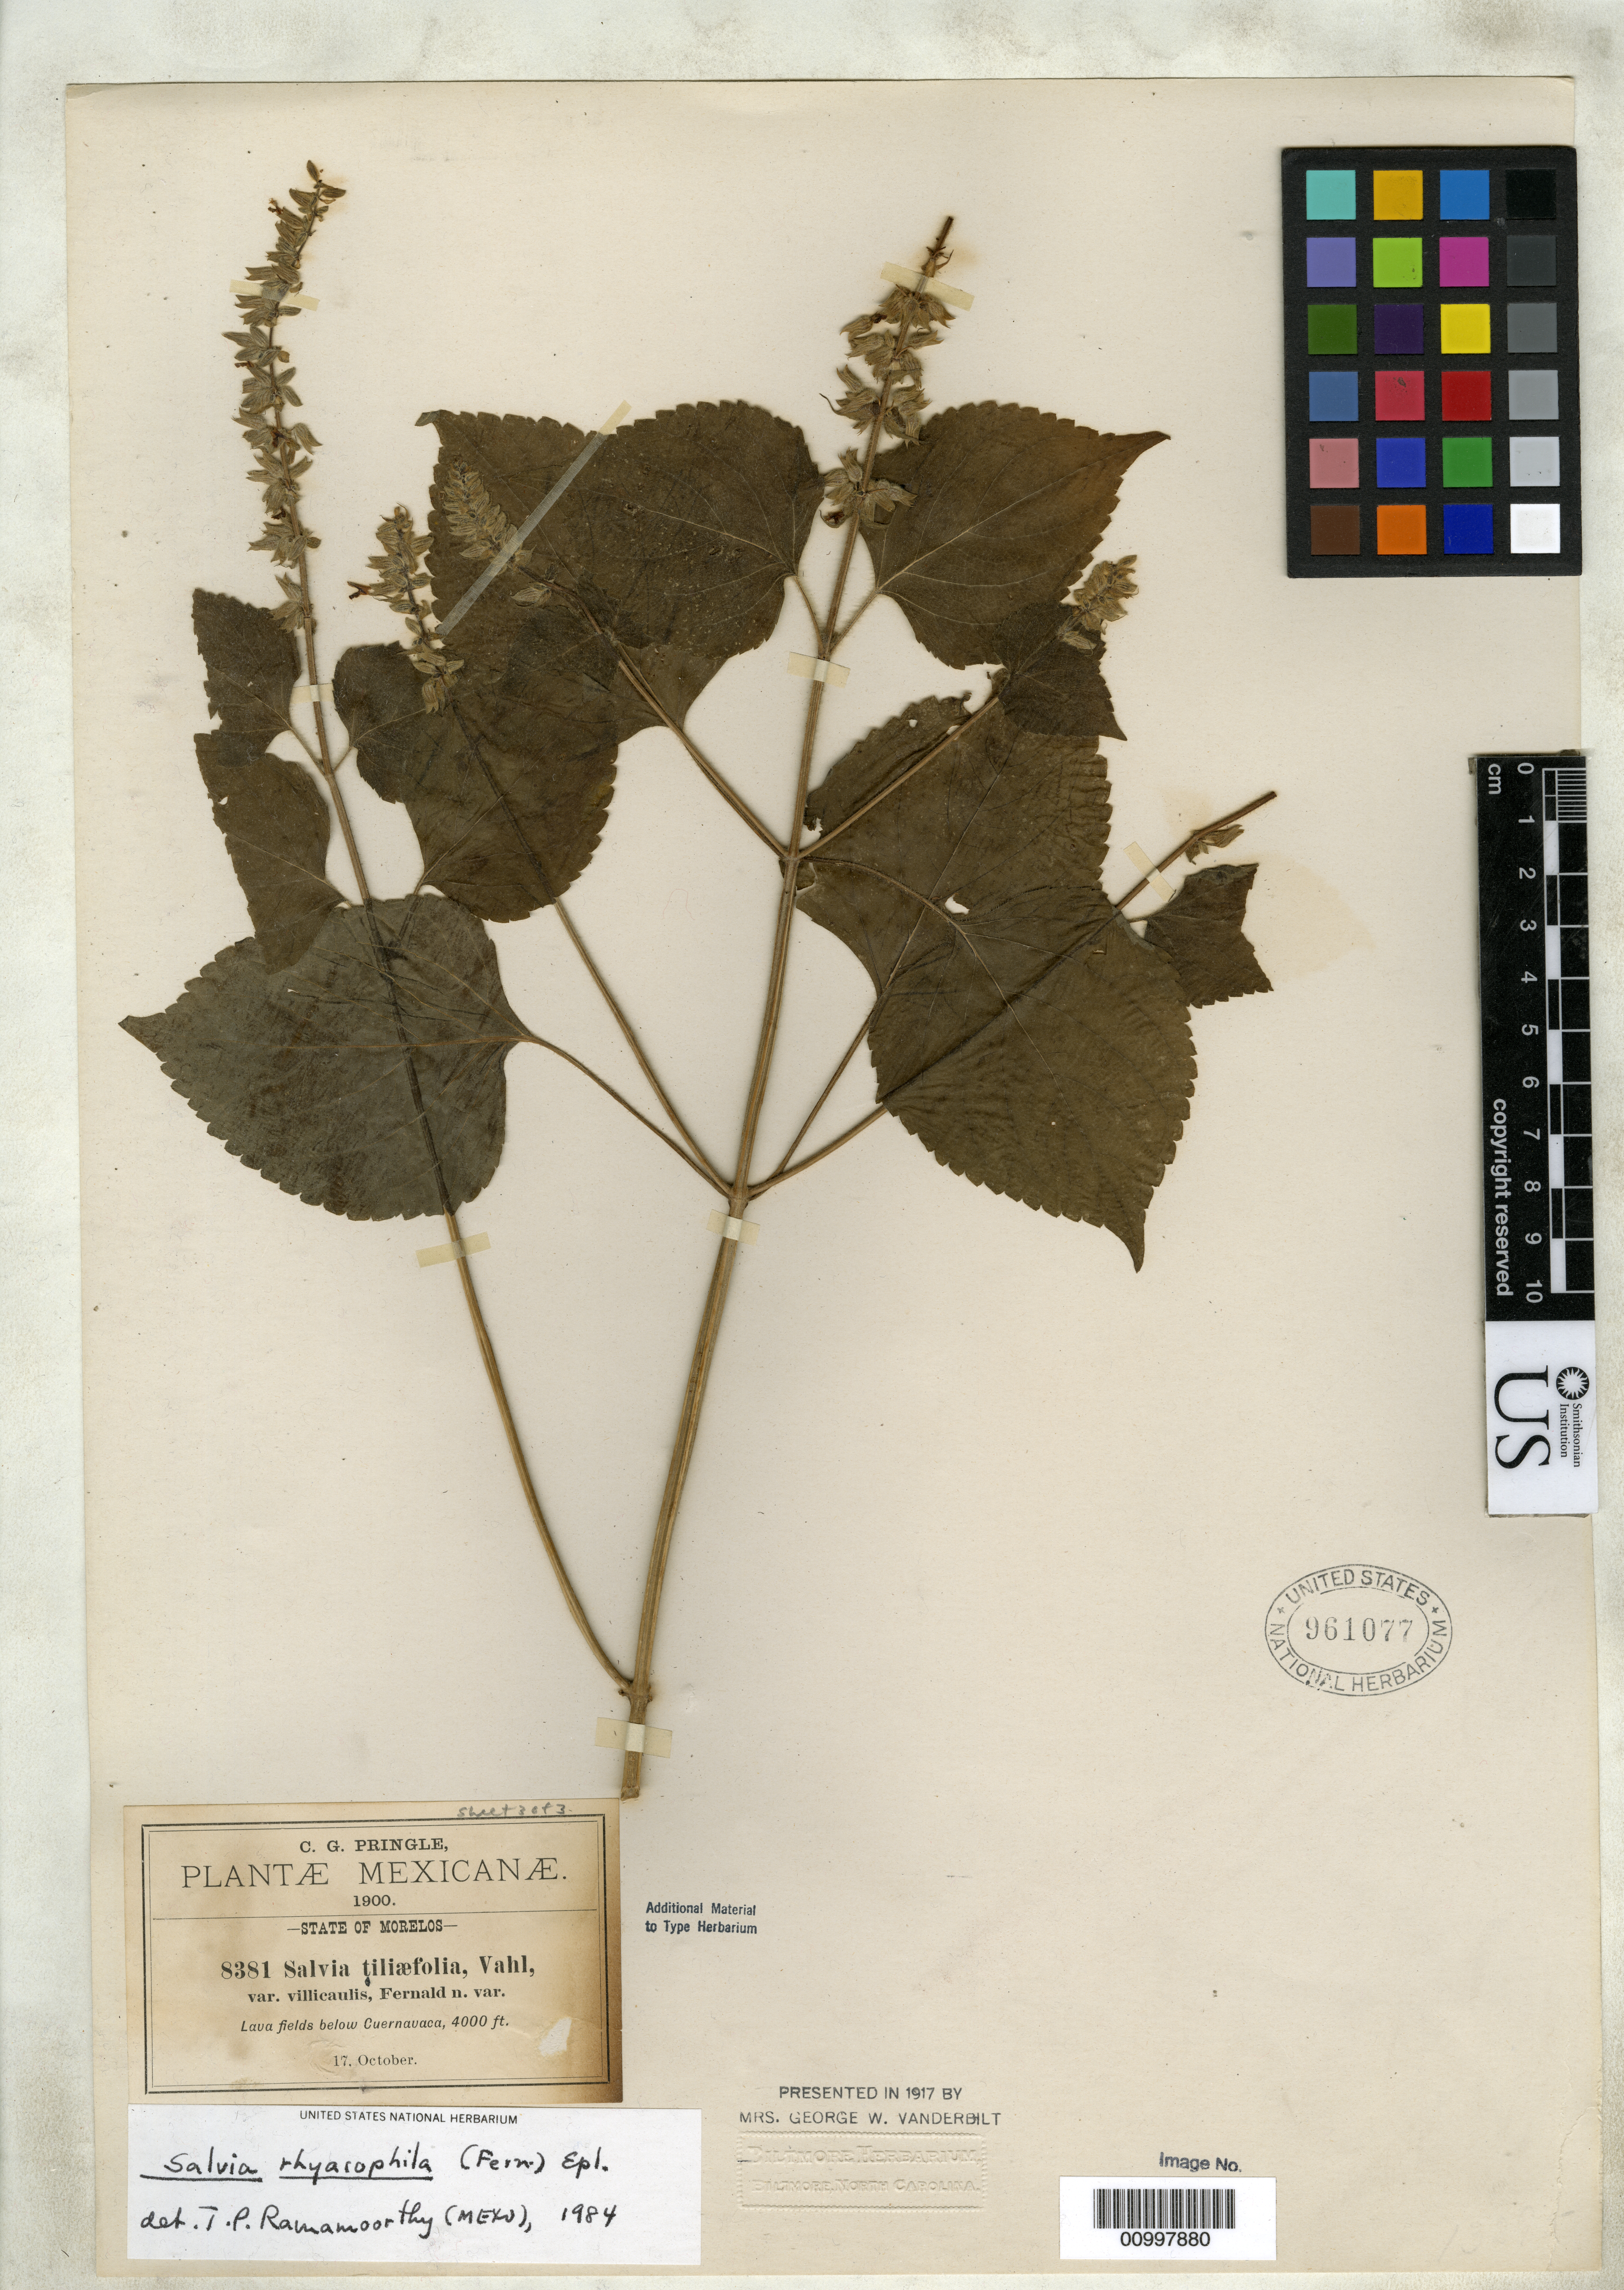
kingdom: Plantae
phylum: Tracheophyta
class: Magnoliopsida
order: Lamiales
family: Lamiaceae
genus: Salvia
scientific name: Salvia tiliifolia var. rhyacophila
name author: Fernald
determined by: Ramamoorthy, T. P.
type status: Isotype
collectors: C. G. Pringle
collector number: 8381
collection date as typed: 17 Oct 1900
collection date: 1900-10-17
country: Mexico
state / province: Morelos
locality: Lava fields below Cuernavaca.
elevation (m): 1219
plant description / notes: Originally labeled as "var. villicaulis, Fernald n. var." [apparently an ined. name, never published]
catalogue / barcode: US 961077